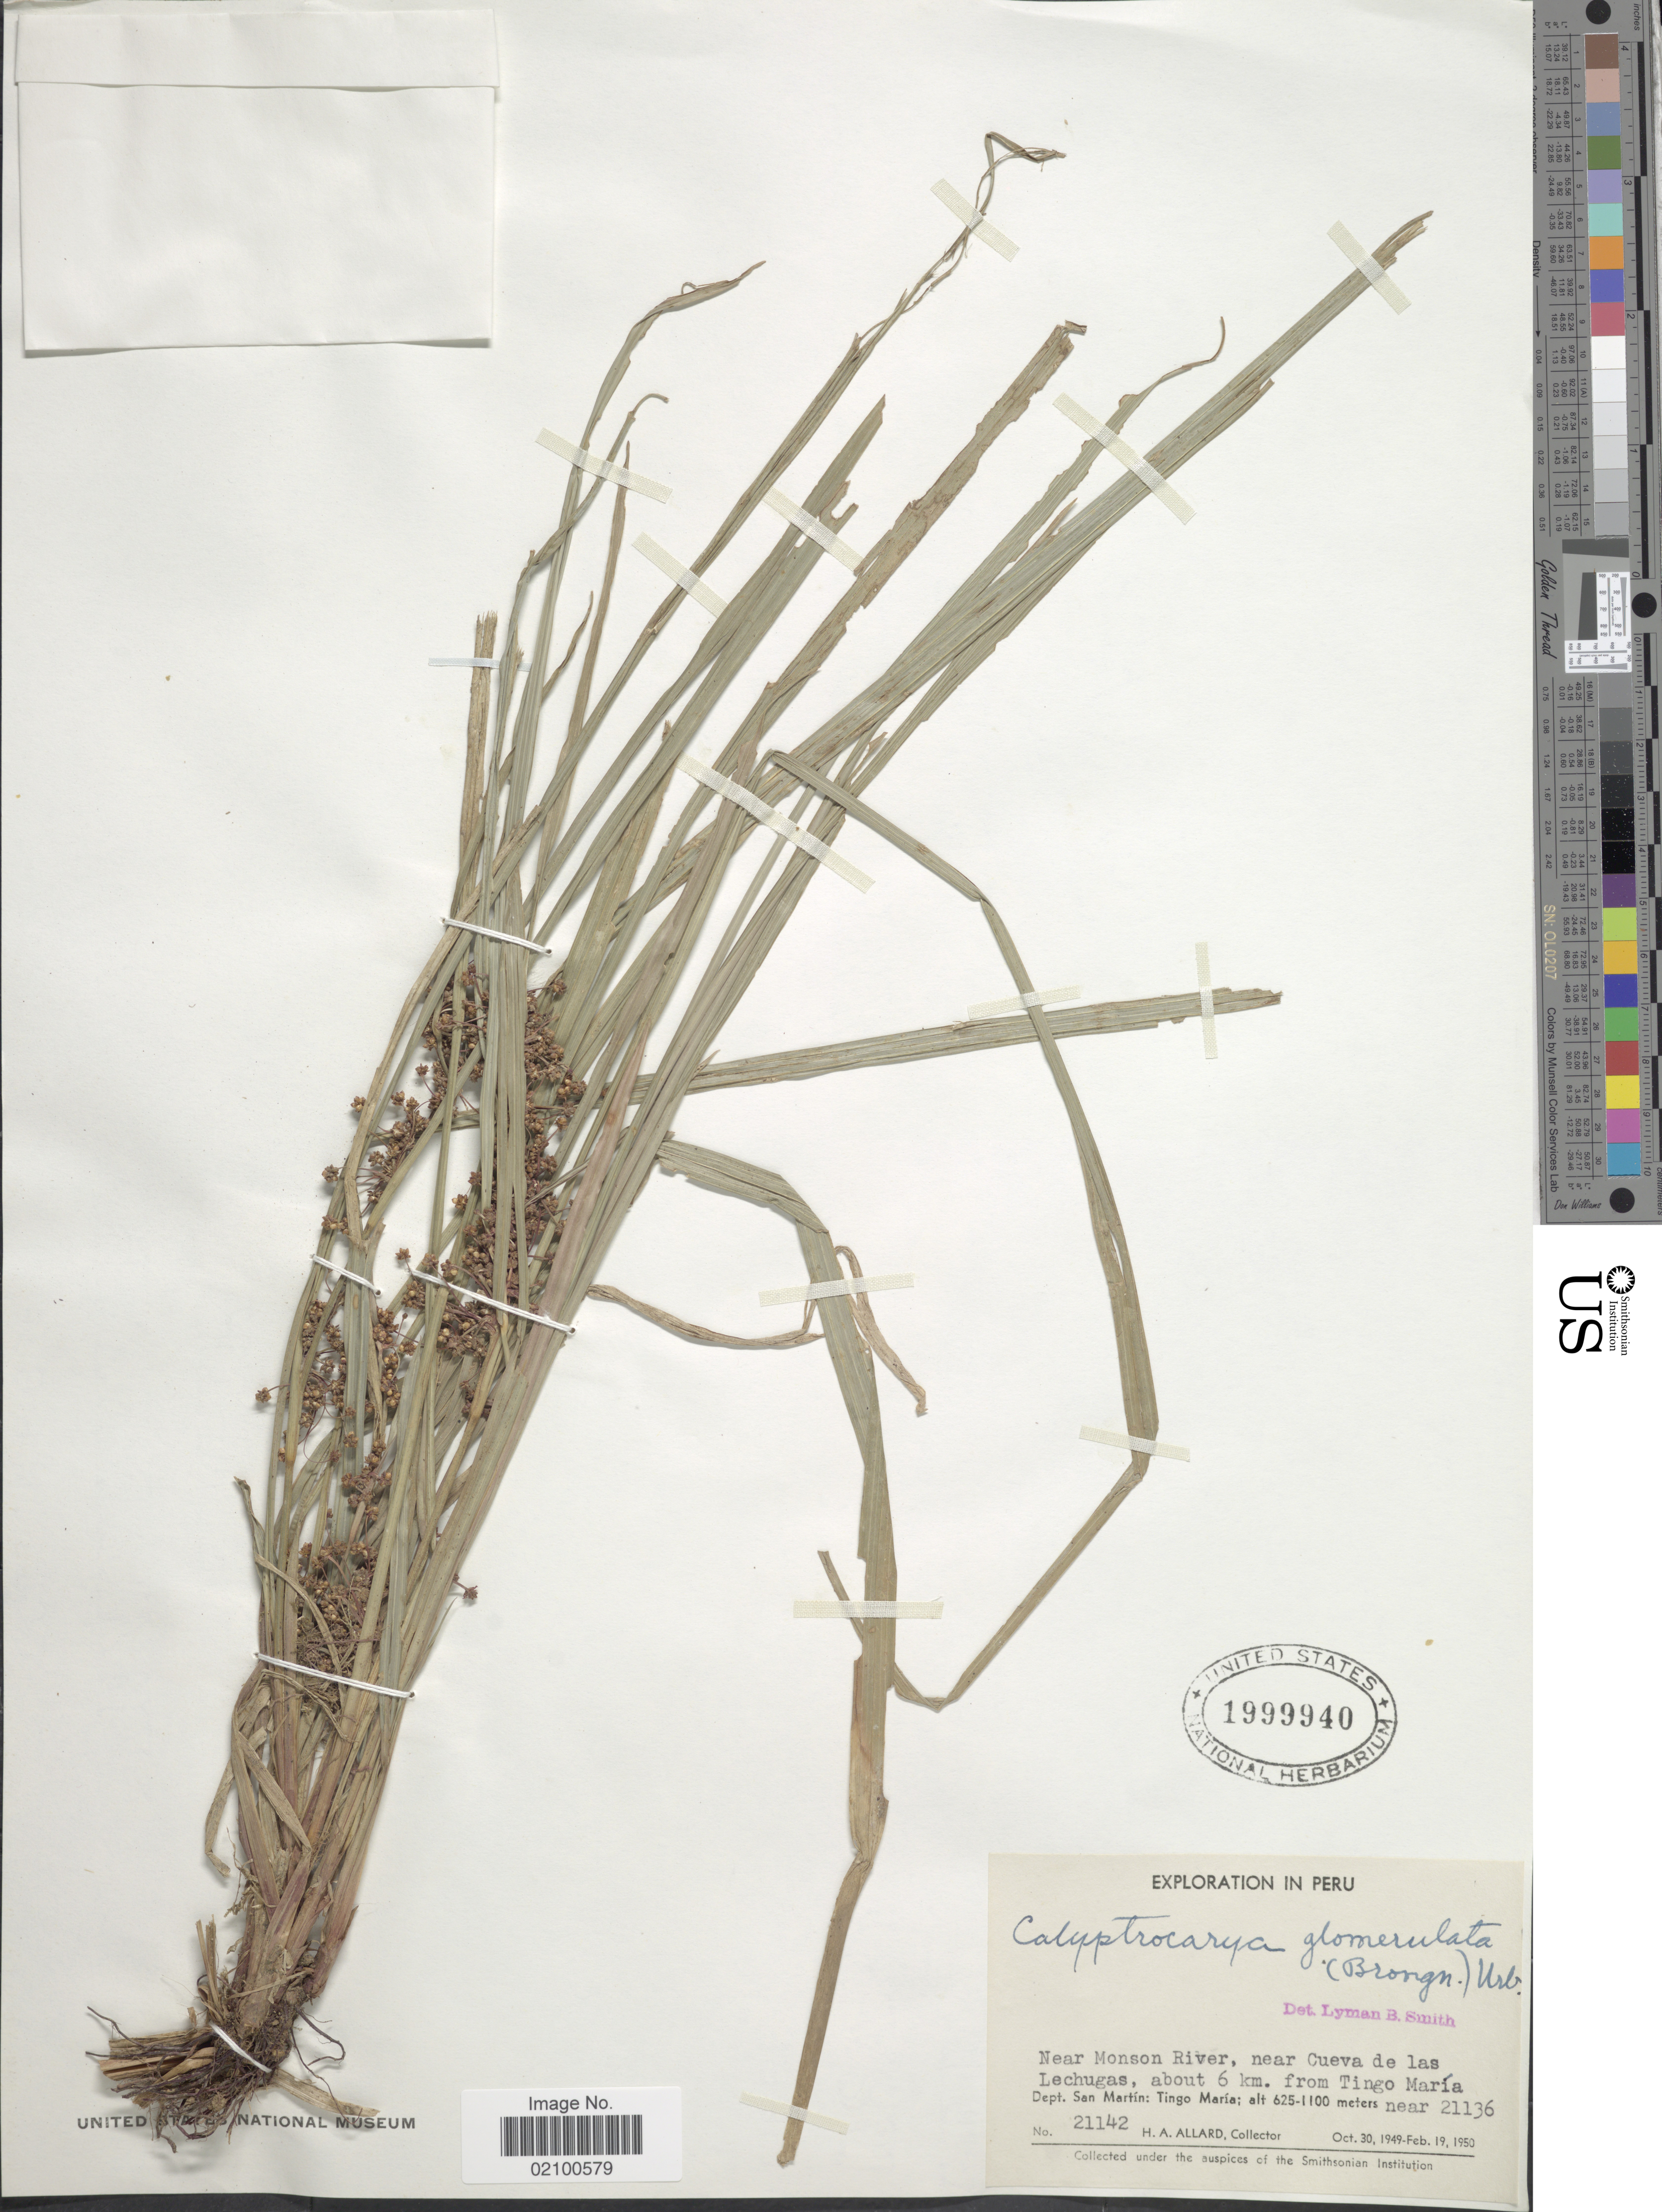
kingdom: Plantae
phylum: Tracheophyta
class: Liliopsida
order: Poales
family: Cyperaceae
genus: Calyptrocarya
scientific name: Calyptrocarya glomerulata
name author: (Brongn.) Urb.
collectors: H. A. Allard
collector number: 21142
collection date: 1949-10-30/1950-02-19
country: Peru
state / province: San Martín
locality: Near Monson River, near Cueva de las Lechugas, about 6 km. from Tingo Maria near 21136. Dept. San Martin: Tingo Maria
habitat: near river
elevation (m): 625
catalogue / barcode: US 1999940